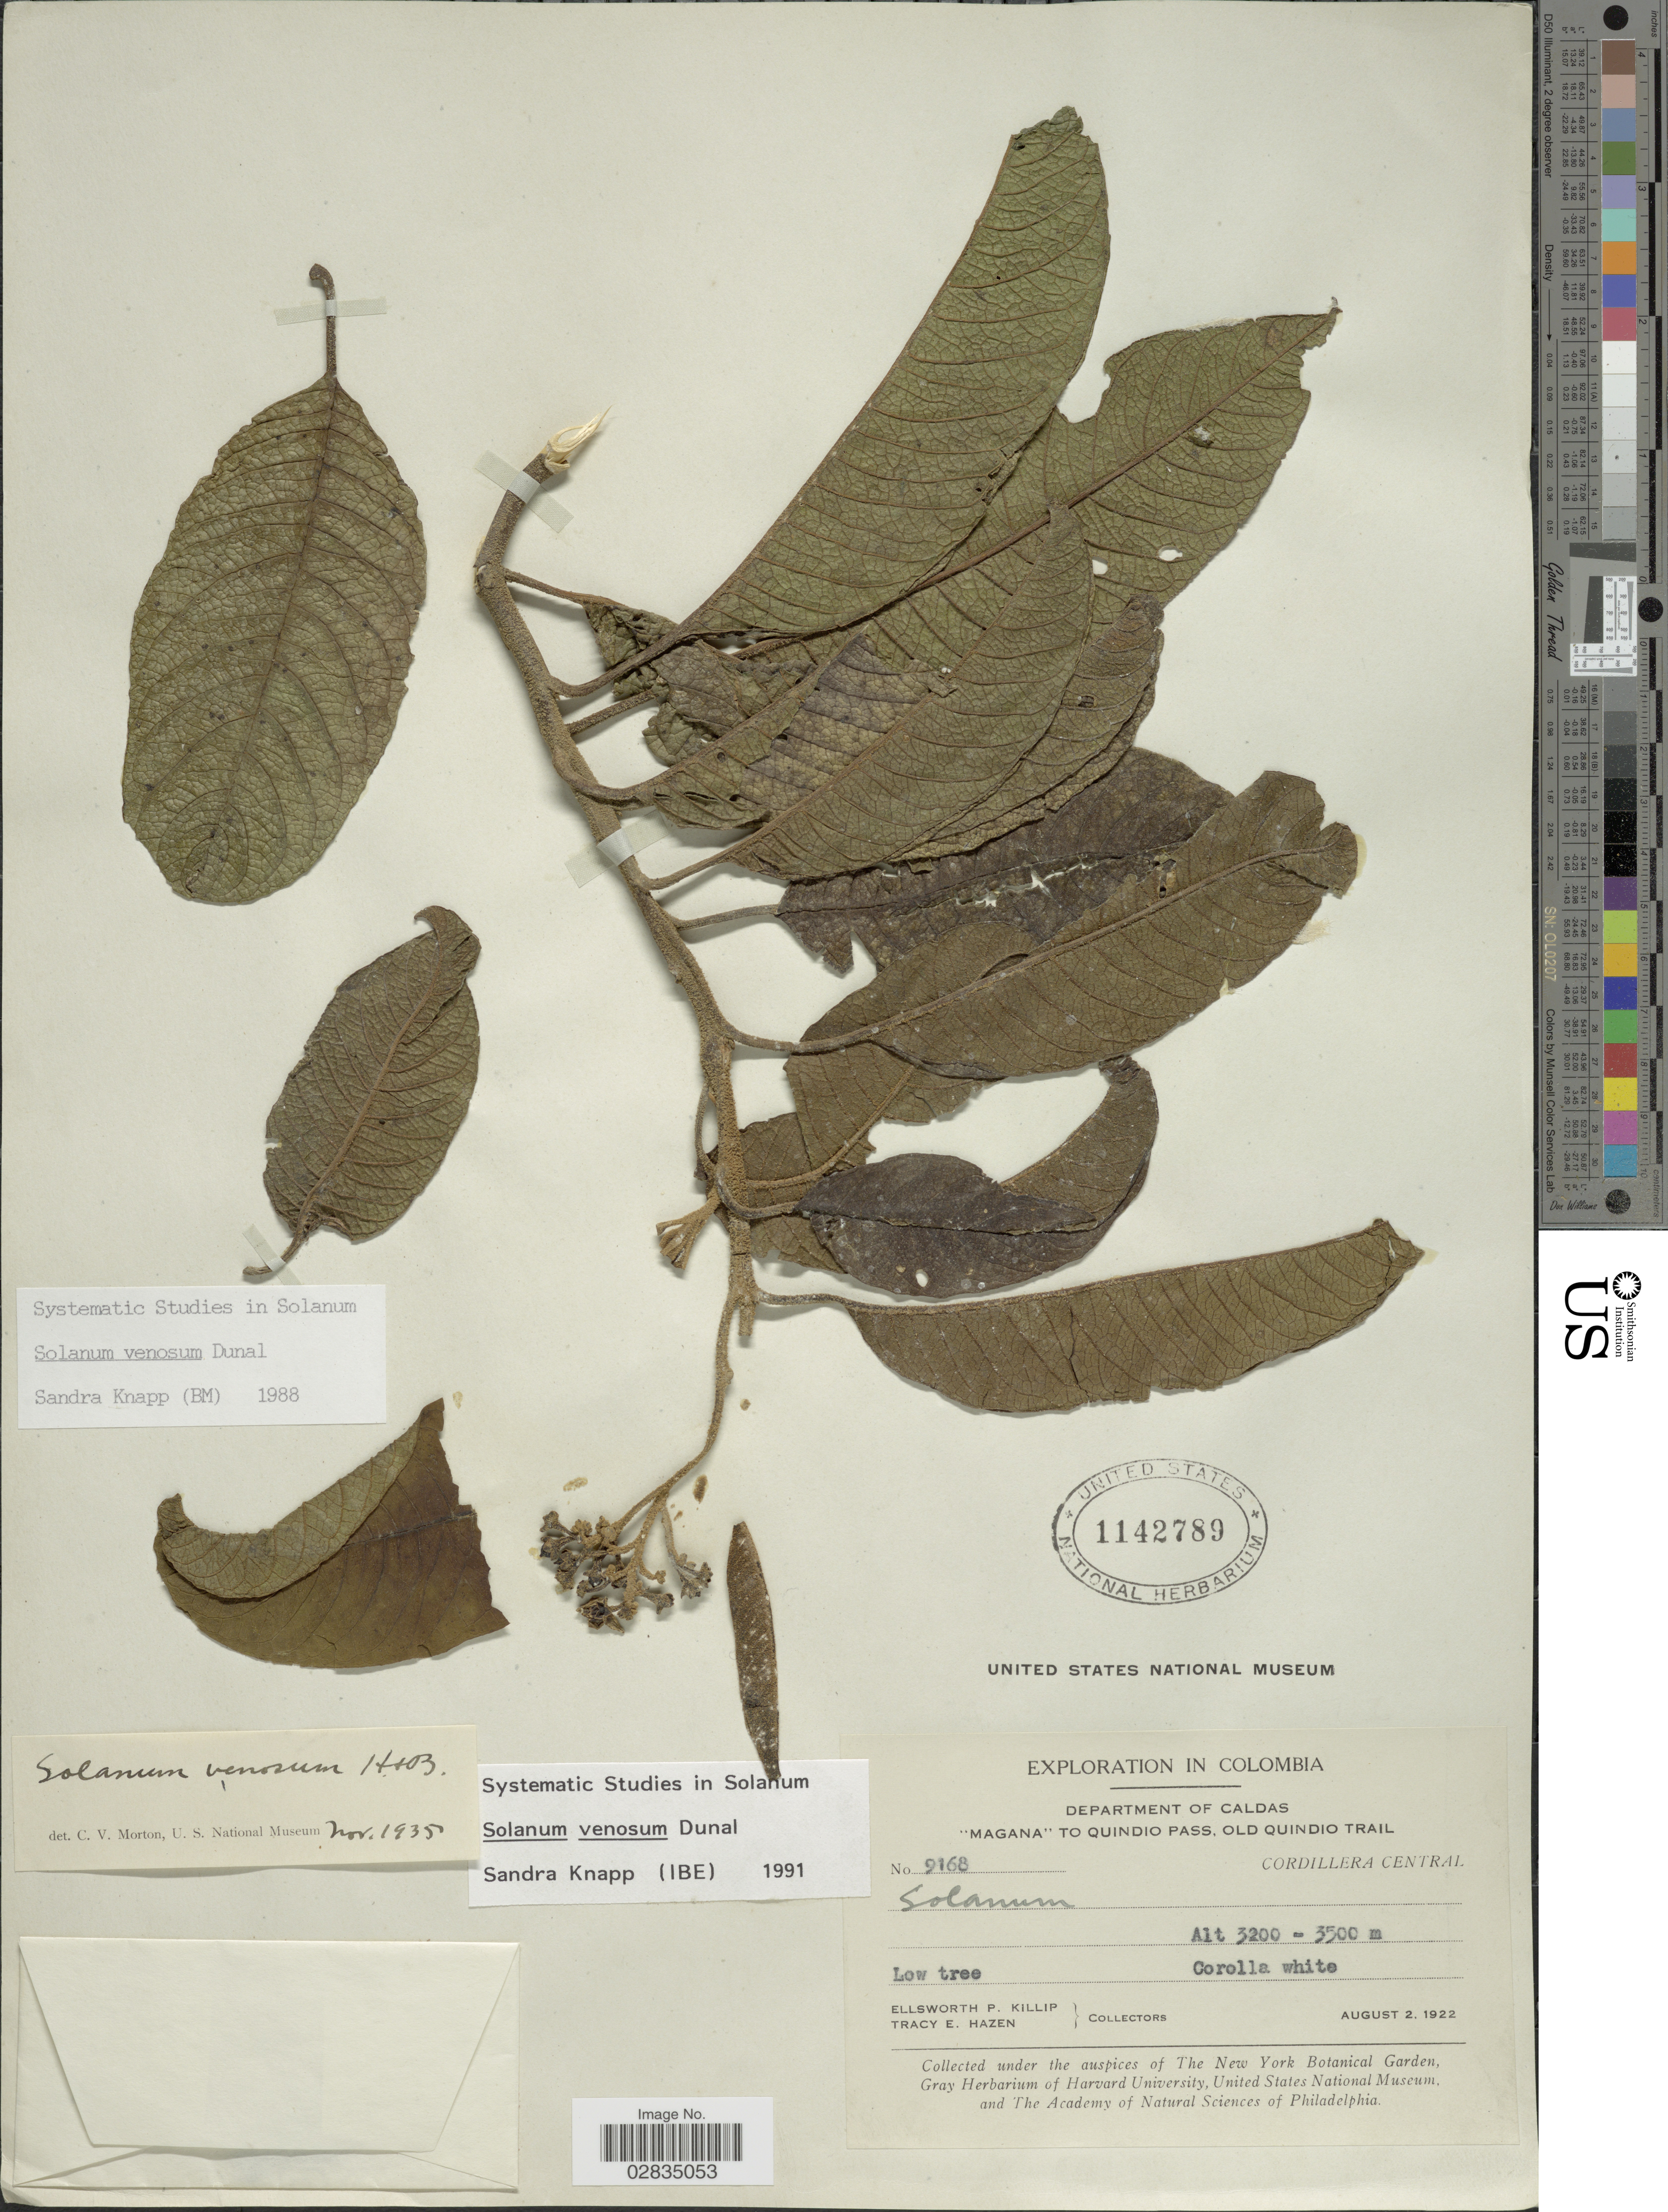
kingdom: Plantae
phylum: Tracheophyta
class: Magnoliopsida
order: Solanales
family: Solanaceae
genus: Solanum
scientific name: Solanum venosum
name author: Dunal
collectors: E. P. Killip & T. E. Hazen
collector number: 9168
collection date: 1922-08-02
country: Colombia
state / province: Caldas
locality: Department of Caldas, "Magana" to Quindio Pass, old Quindio Trail, Cordillera Central.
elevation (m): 3200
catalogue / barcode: US 1142789